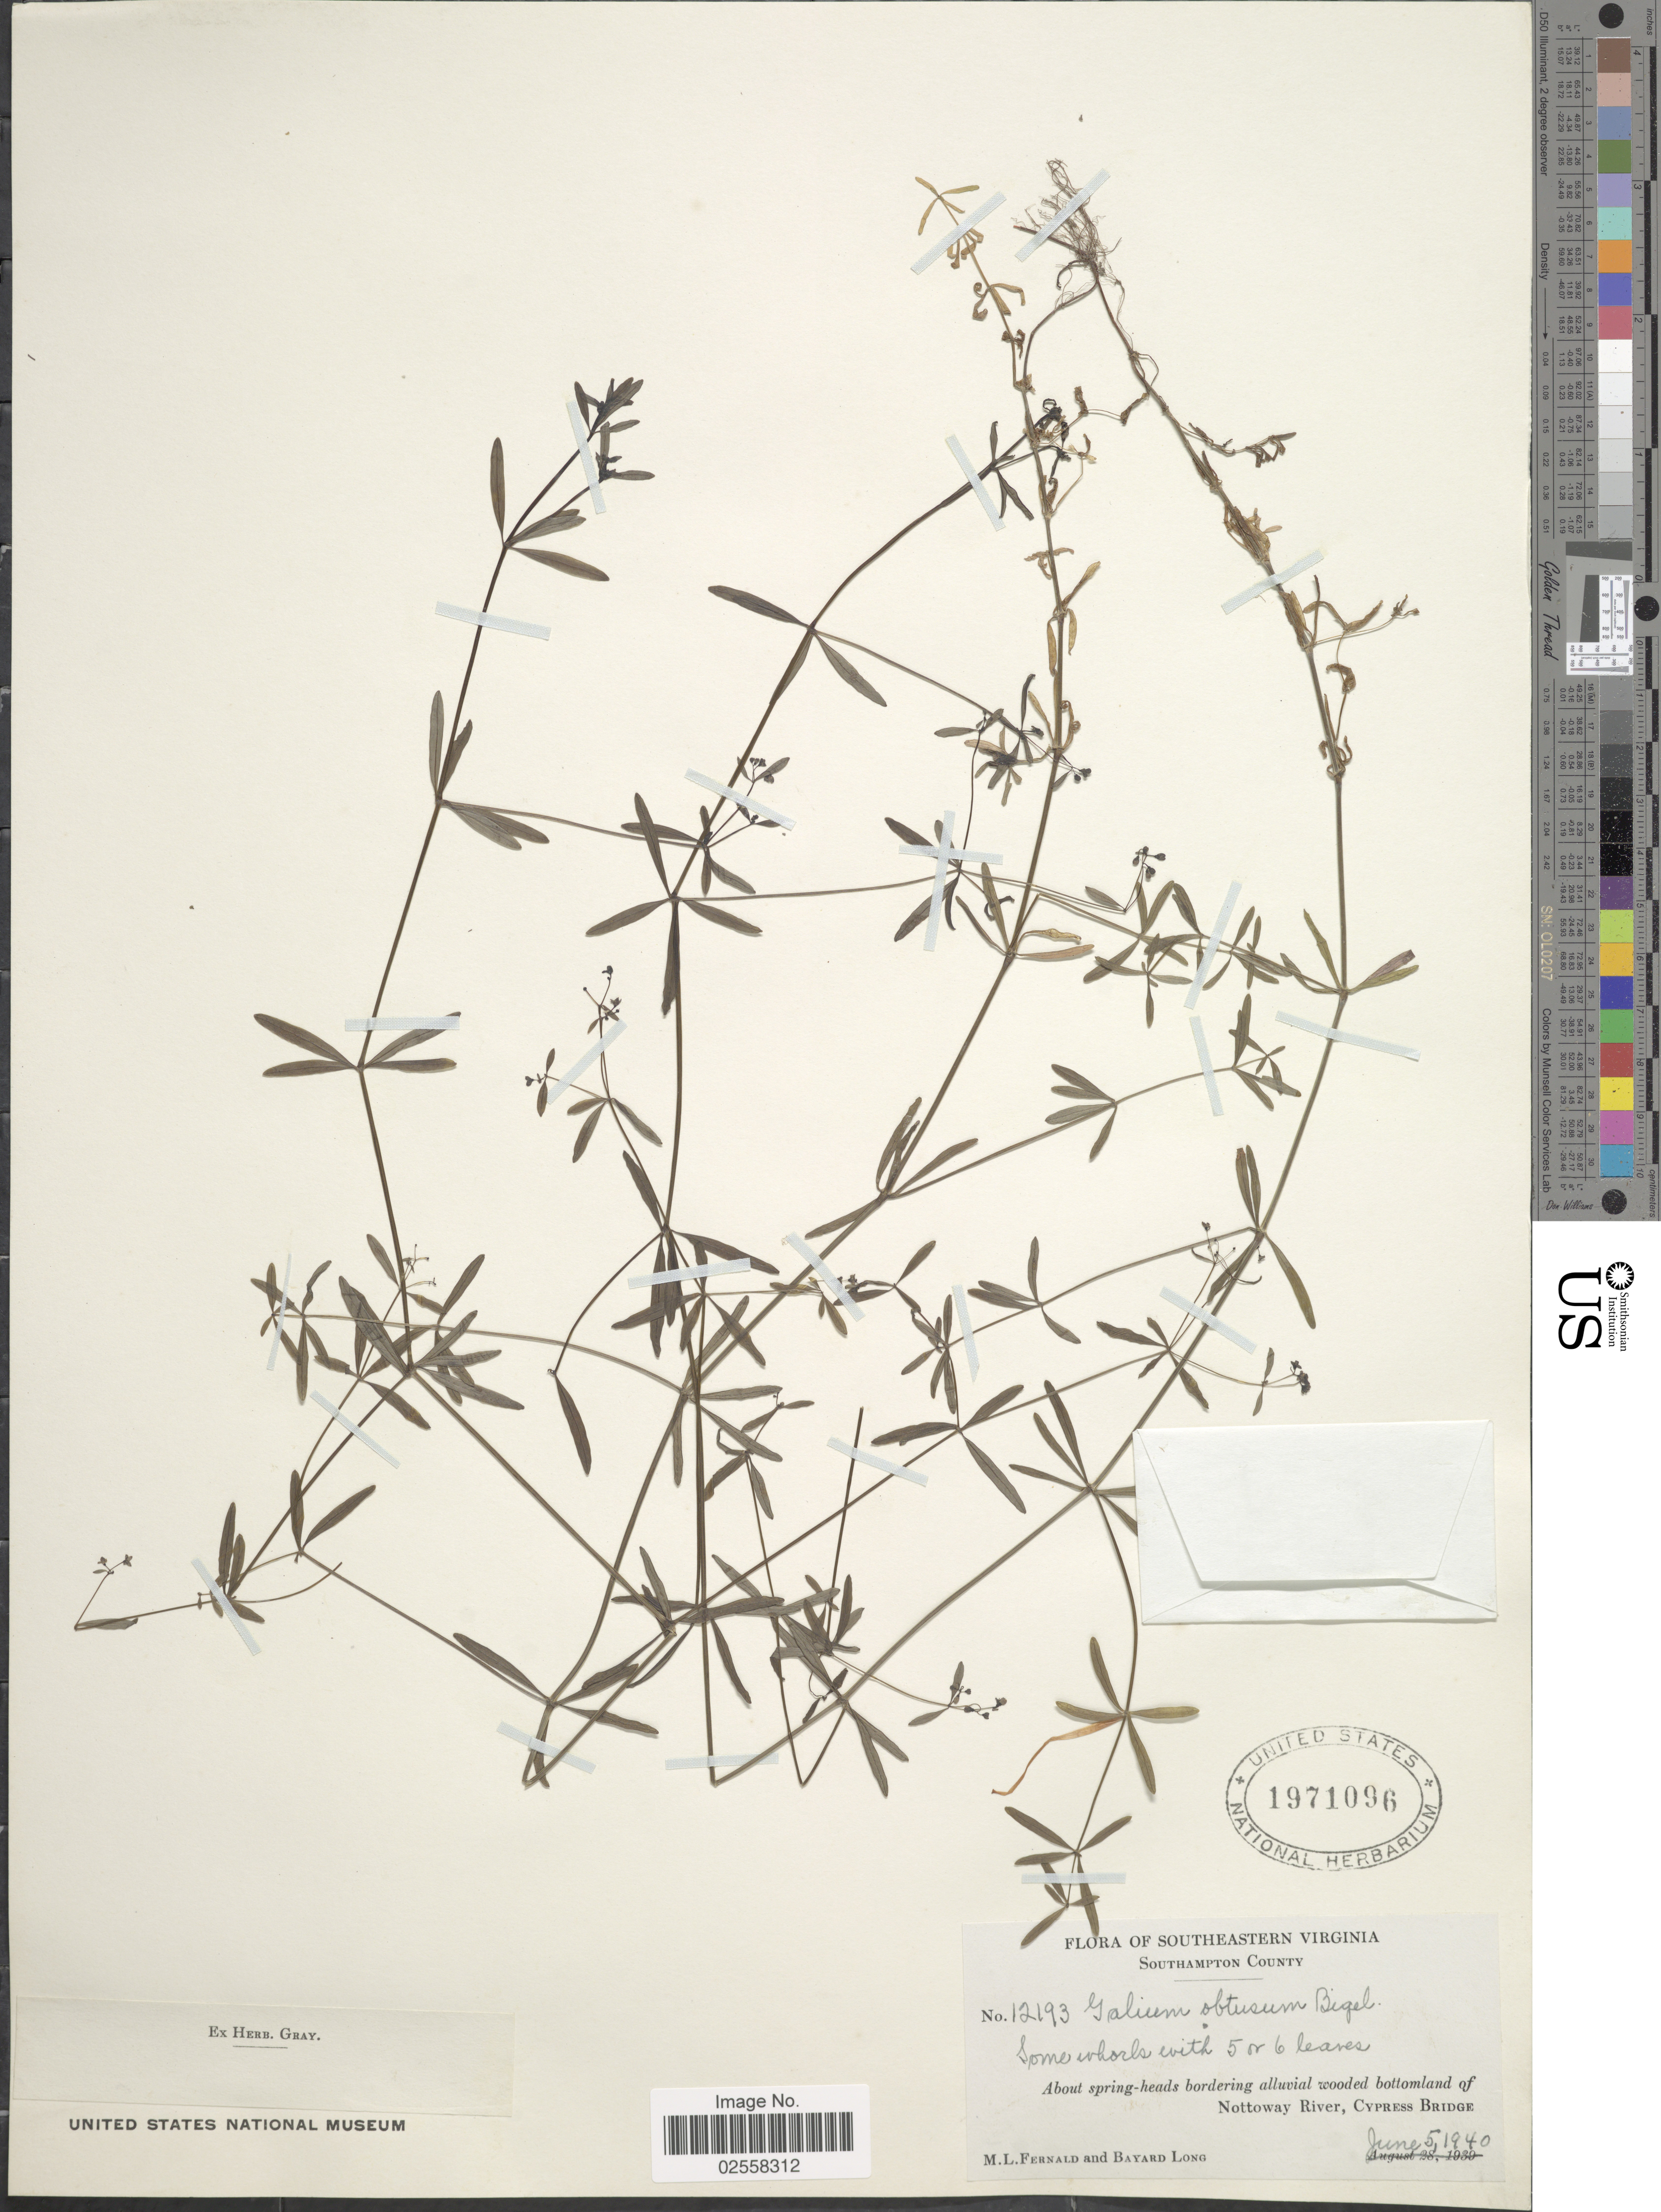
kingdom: Plantae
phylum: Tracheophyta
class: Magnoliopsida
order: Gentianales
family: Rubiaceae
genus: Galium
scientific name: Galium obtusum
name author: Bigelow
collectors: M. L. Fernald & B. Long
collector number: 12193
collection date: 1940-06-05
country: United States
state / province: Virginia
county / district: Southampton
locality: Southeastern Virginia, Southampton County, bottomland of Nottoway River, Cypress Bridge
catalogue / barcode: US 1971096